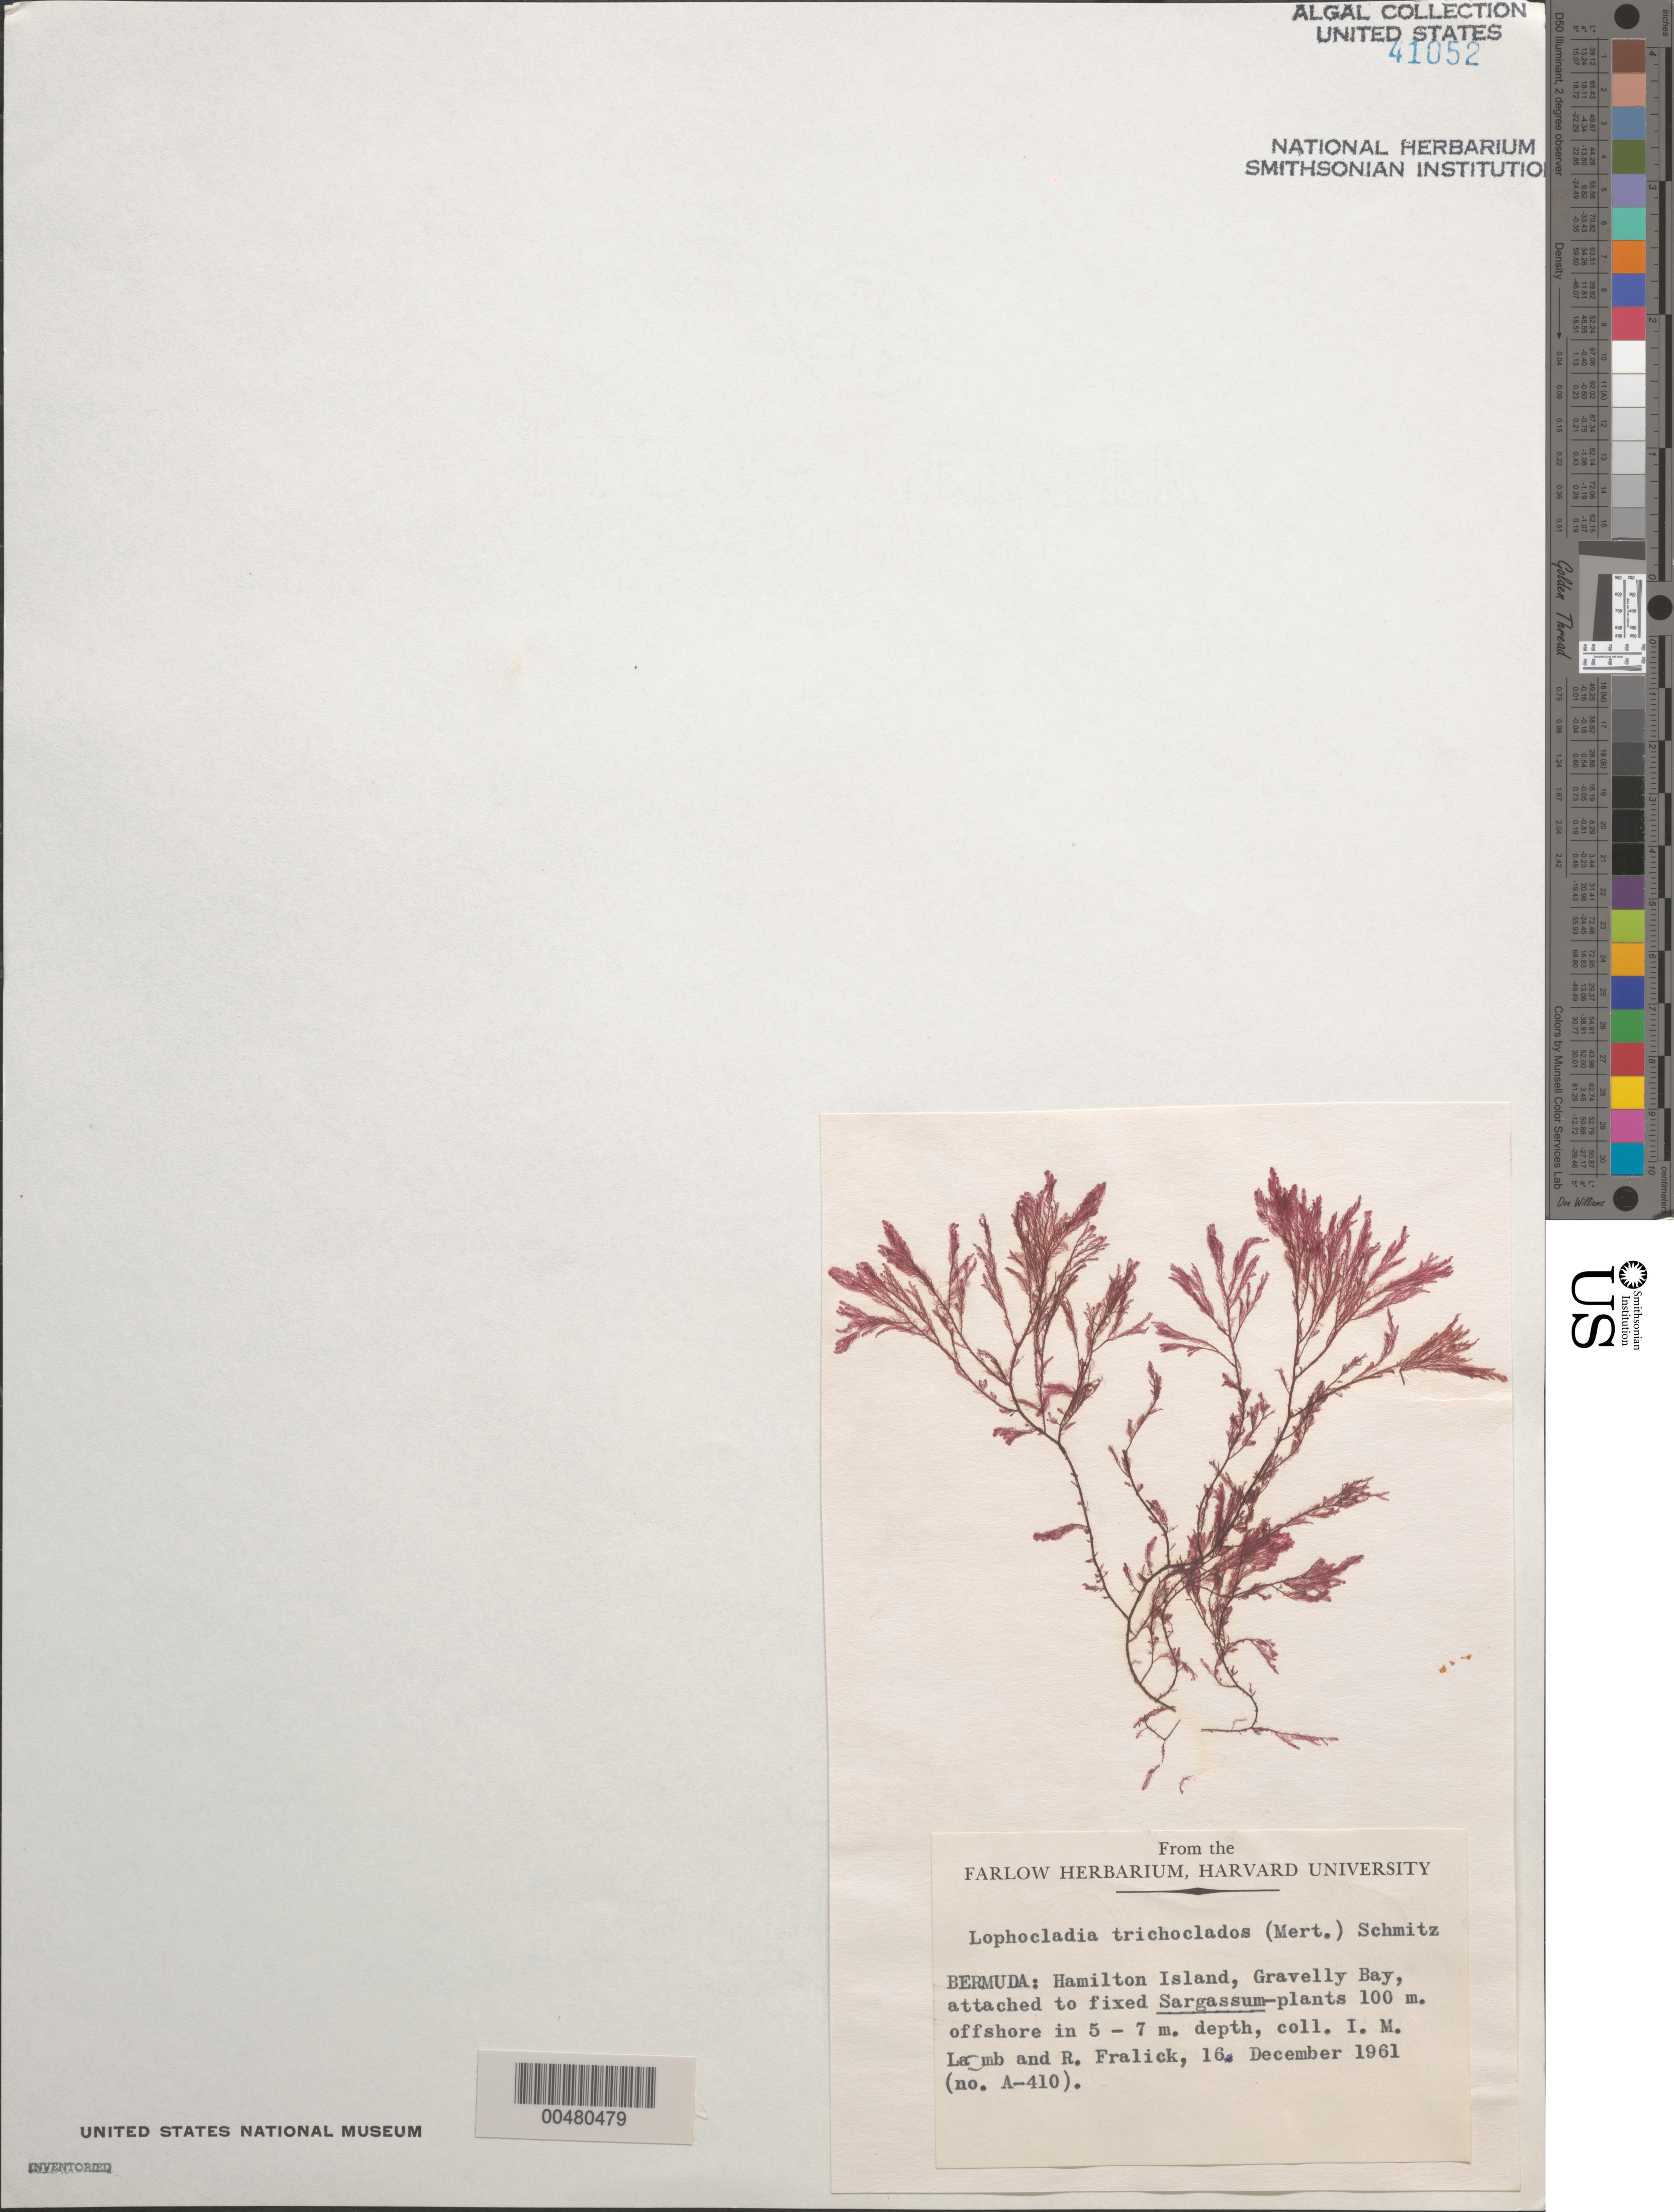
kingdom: Plantae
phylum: Rhodophyta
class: Florideophyceae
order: Ceramiales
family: Rhodomelaceae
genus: Lophocladia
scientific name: Lophocladia trichoclados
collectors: I. M. Lamb & R. Fralick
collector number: A-410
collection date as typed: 16 Dec 1961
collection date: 1961-12-16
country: Bermuda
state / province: Smithʼs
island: Bermuda Island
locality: Gravelly Bay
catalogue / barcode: US 41052